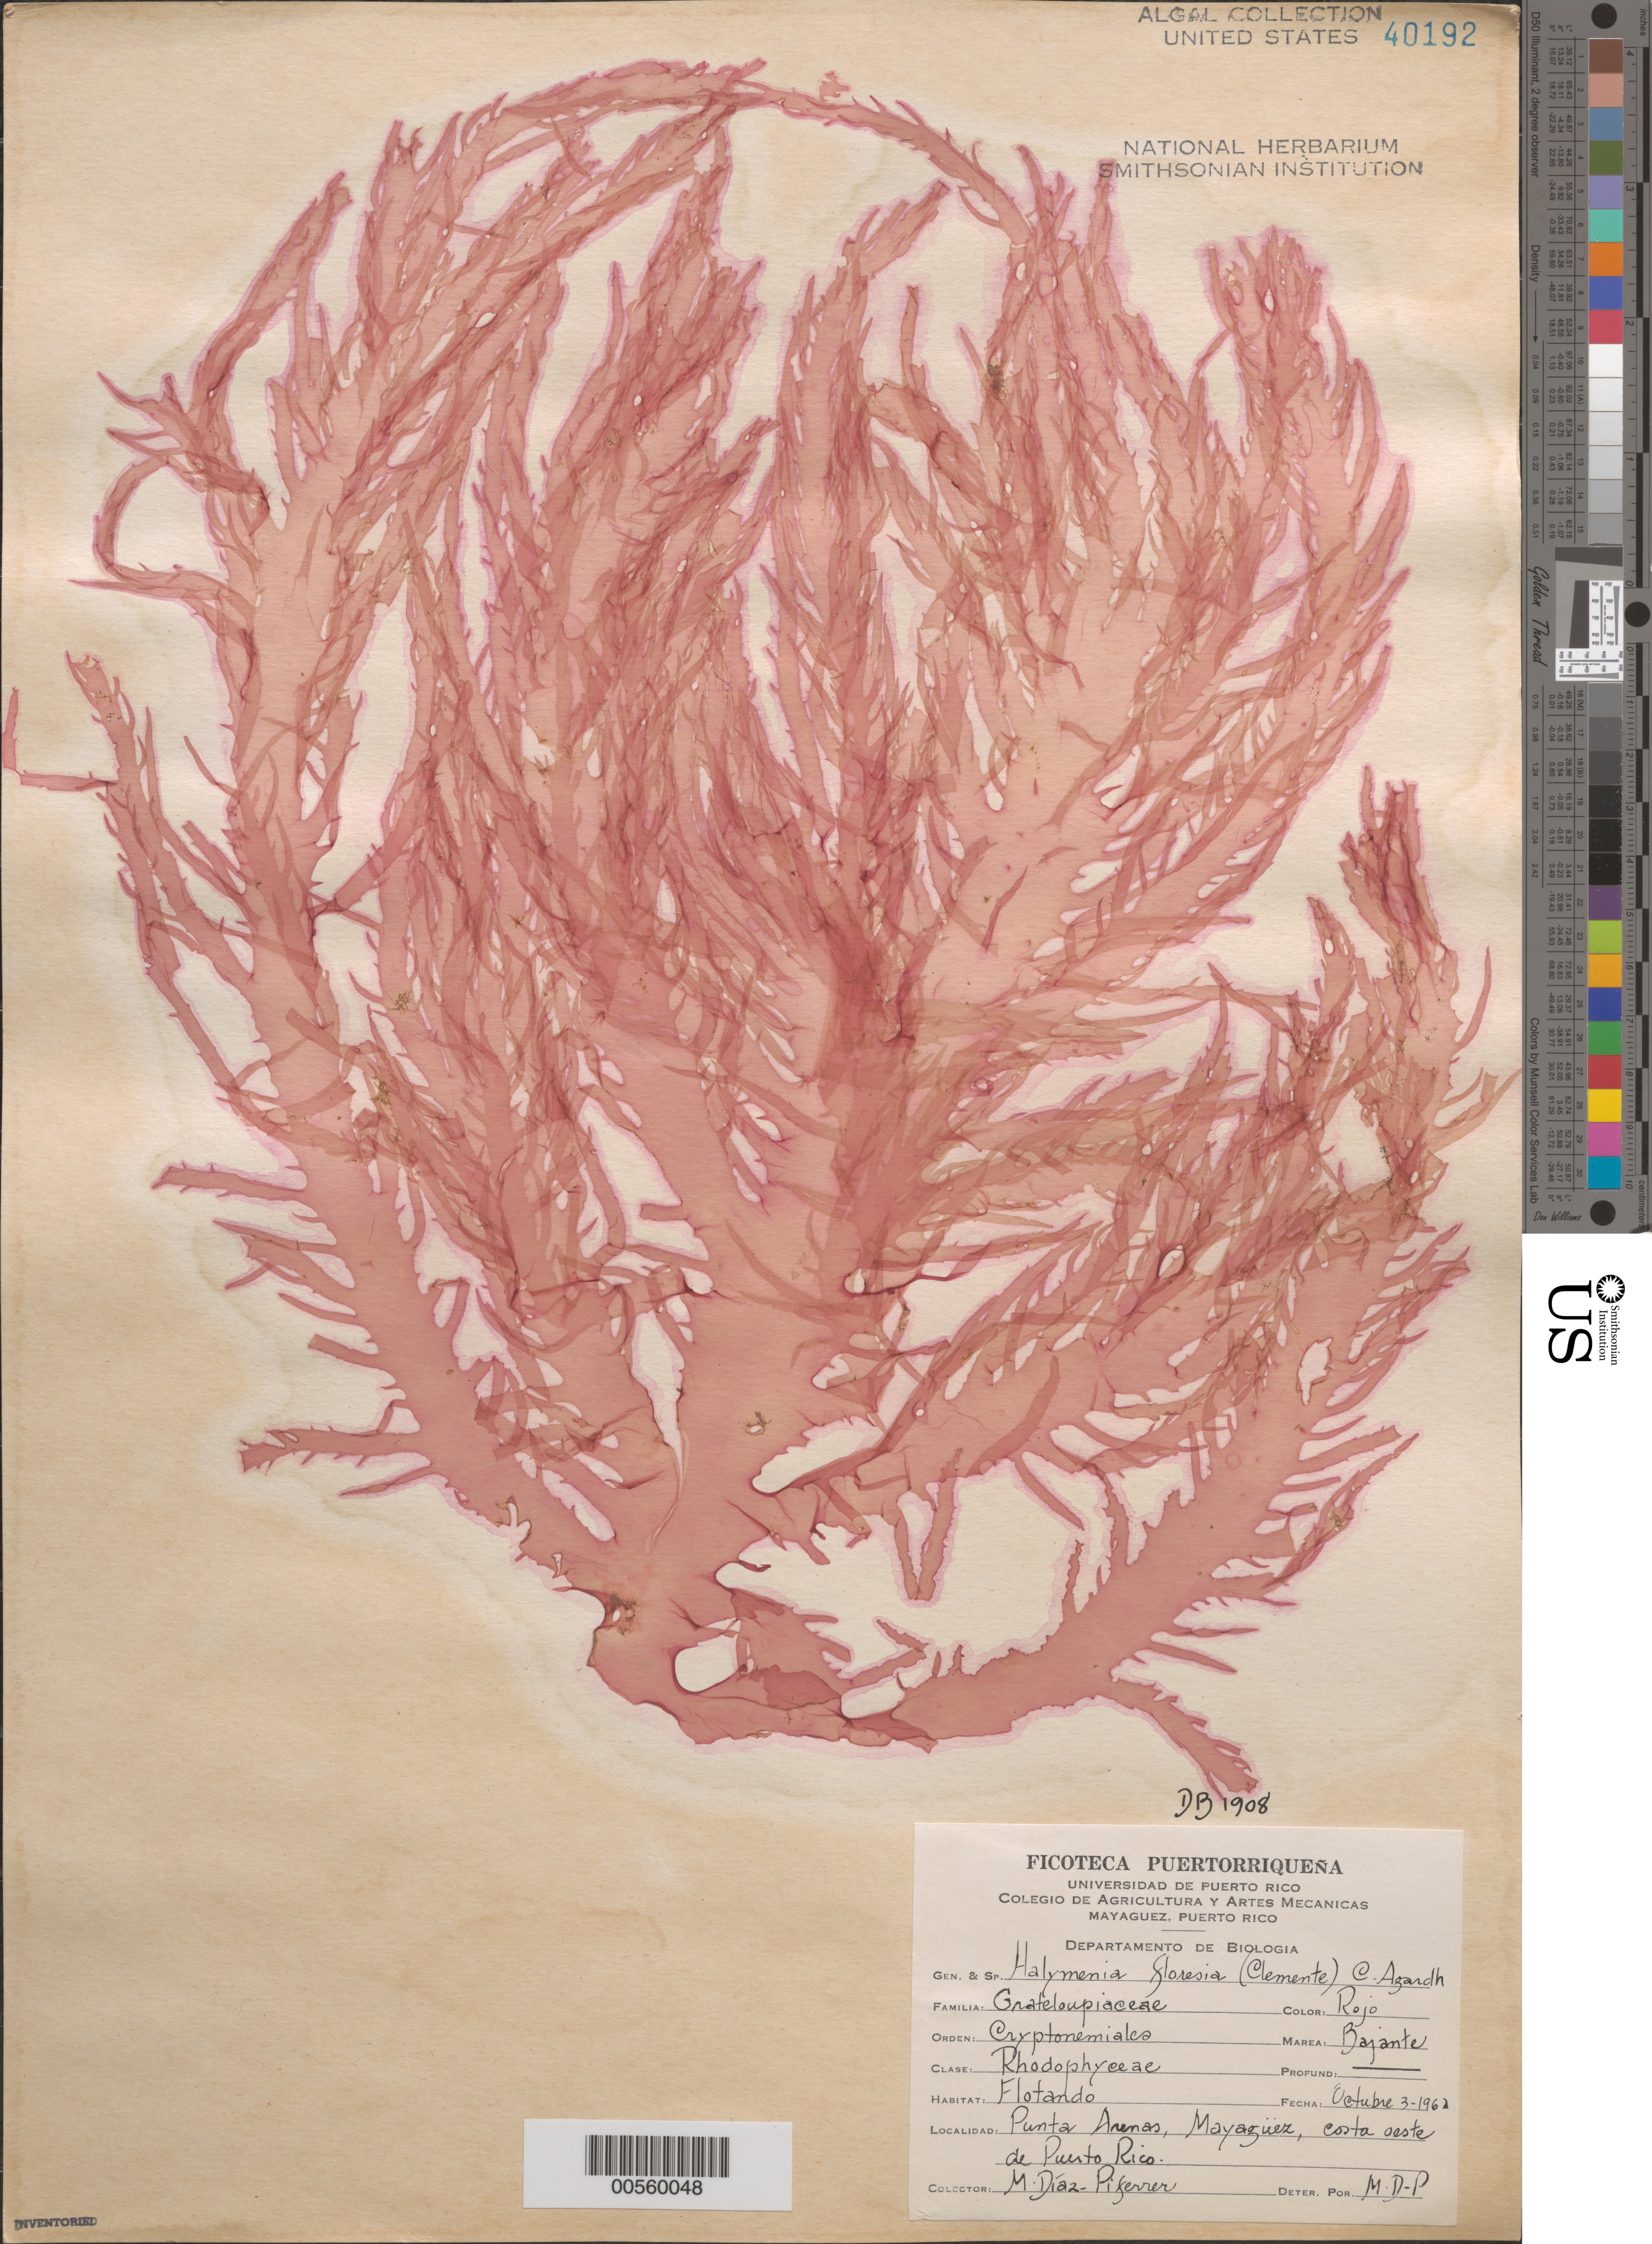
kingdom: Plantae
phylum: Rhodophyta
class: Florideophyceae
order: Halymeniales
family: Halymeniaceae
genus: Halymenia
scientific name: Halymenia floresii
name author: (Clemente) C. Agardh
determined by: Diaz-Piferrer, M.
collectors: M. Diaz-Piferrer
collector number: DB-1908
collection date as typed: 03 Oct 1962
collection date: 1962-10-03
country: Puerto Rico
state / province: Mayaguez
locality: Punta Arenas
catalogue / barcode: US 40192